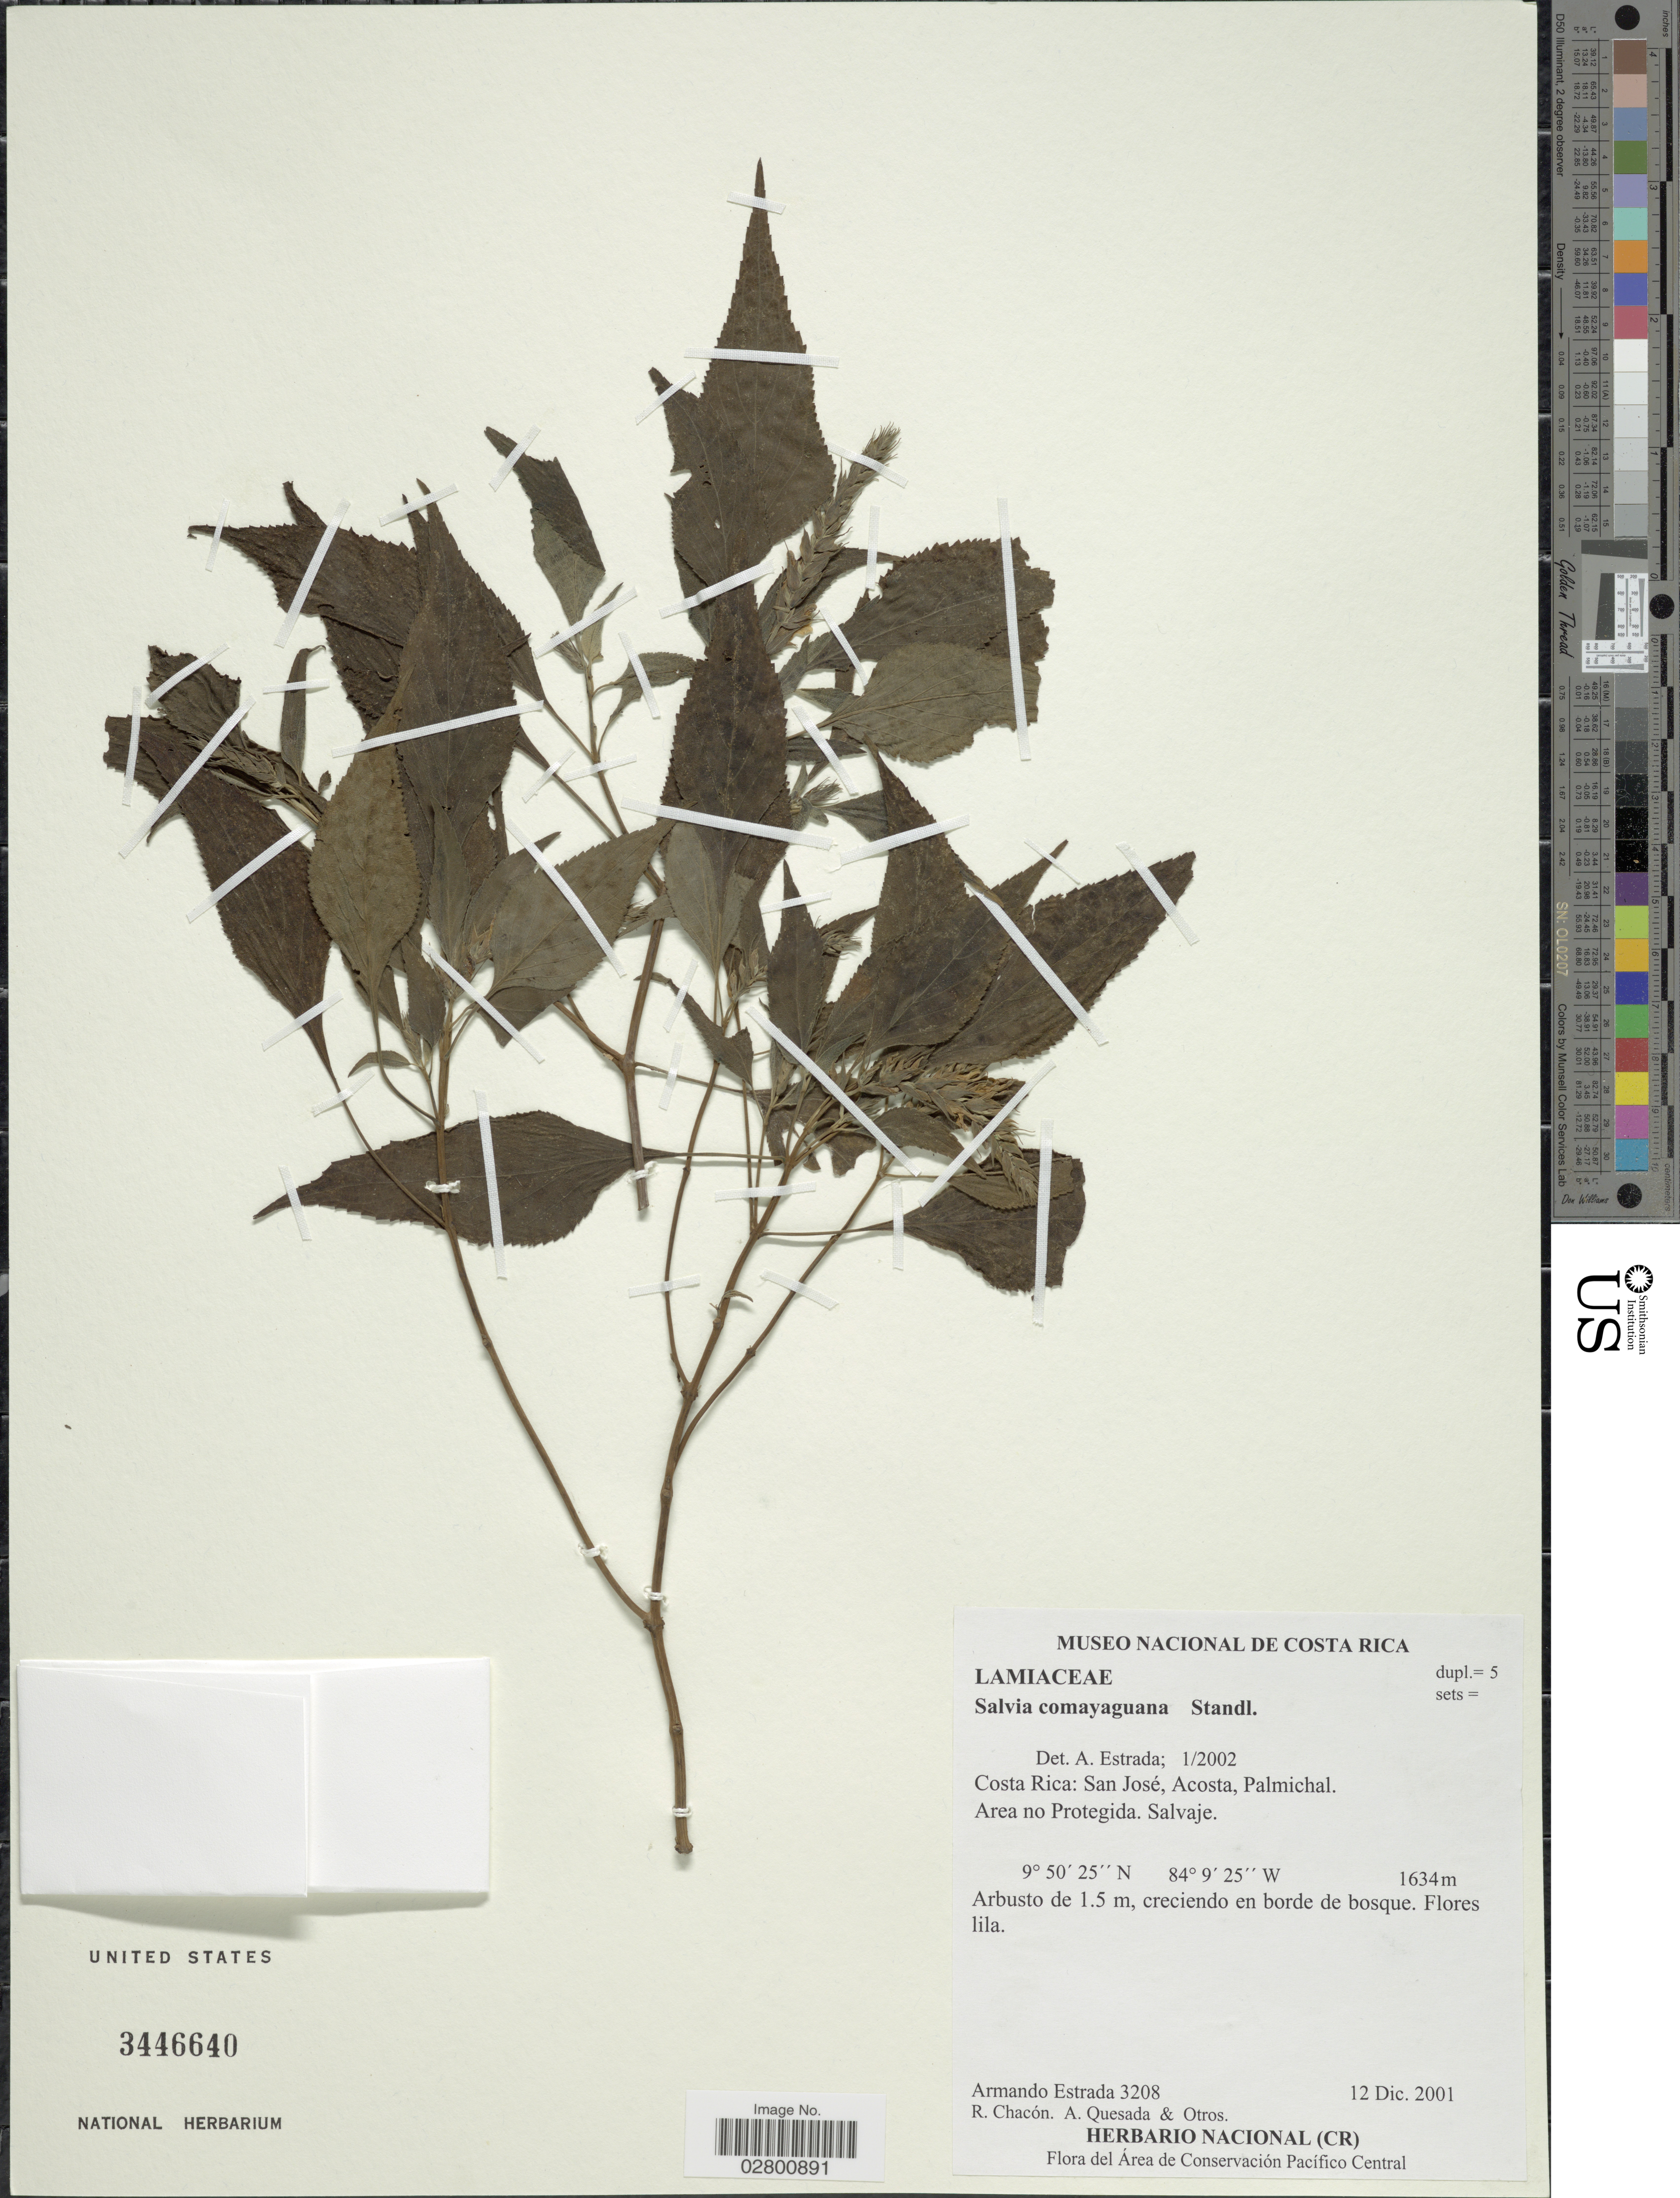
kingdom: Plantae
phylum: Tracheophyta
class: Magnoliopsida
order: Lamiales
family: Lamiaceae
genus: Salvia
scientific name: Salvia comayaguana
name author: Standl.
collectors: A. Estrada, R. Chacón, A. Quesada & et al.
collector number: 3208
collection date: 2001-12-12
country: Costa Rica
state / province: San José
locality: Acosta, Palmichal. Area no Protegida, Salvaje.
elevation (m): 1634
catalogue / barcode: US 3446640